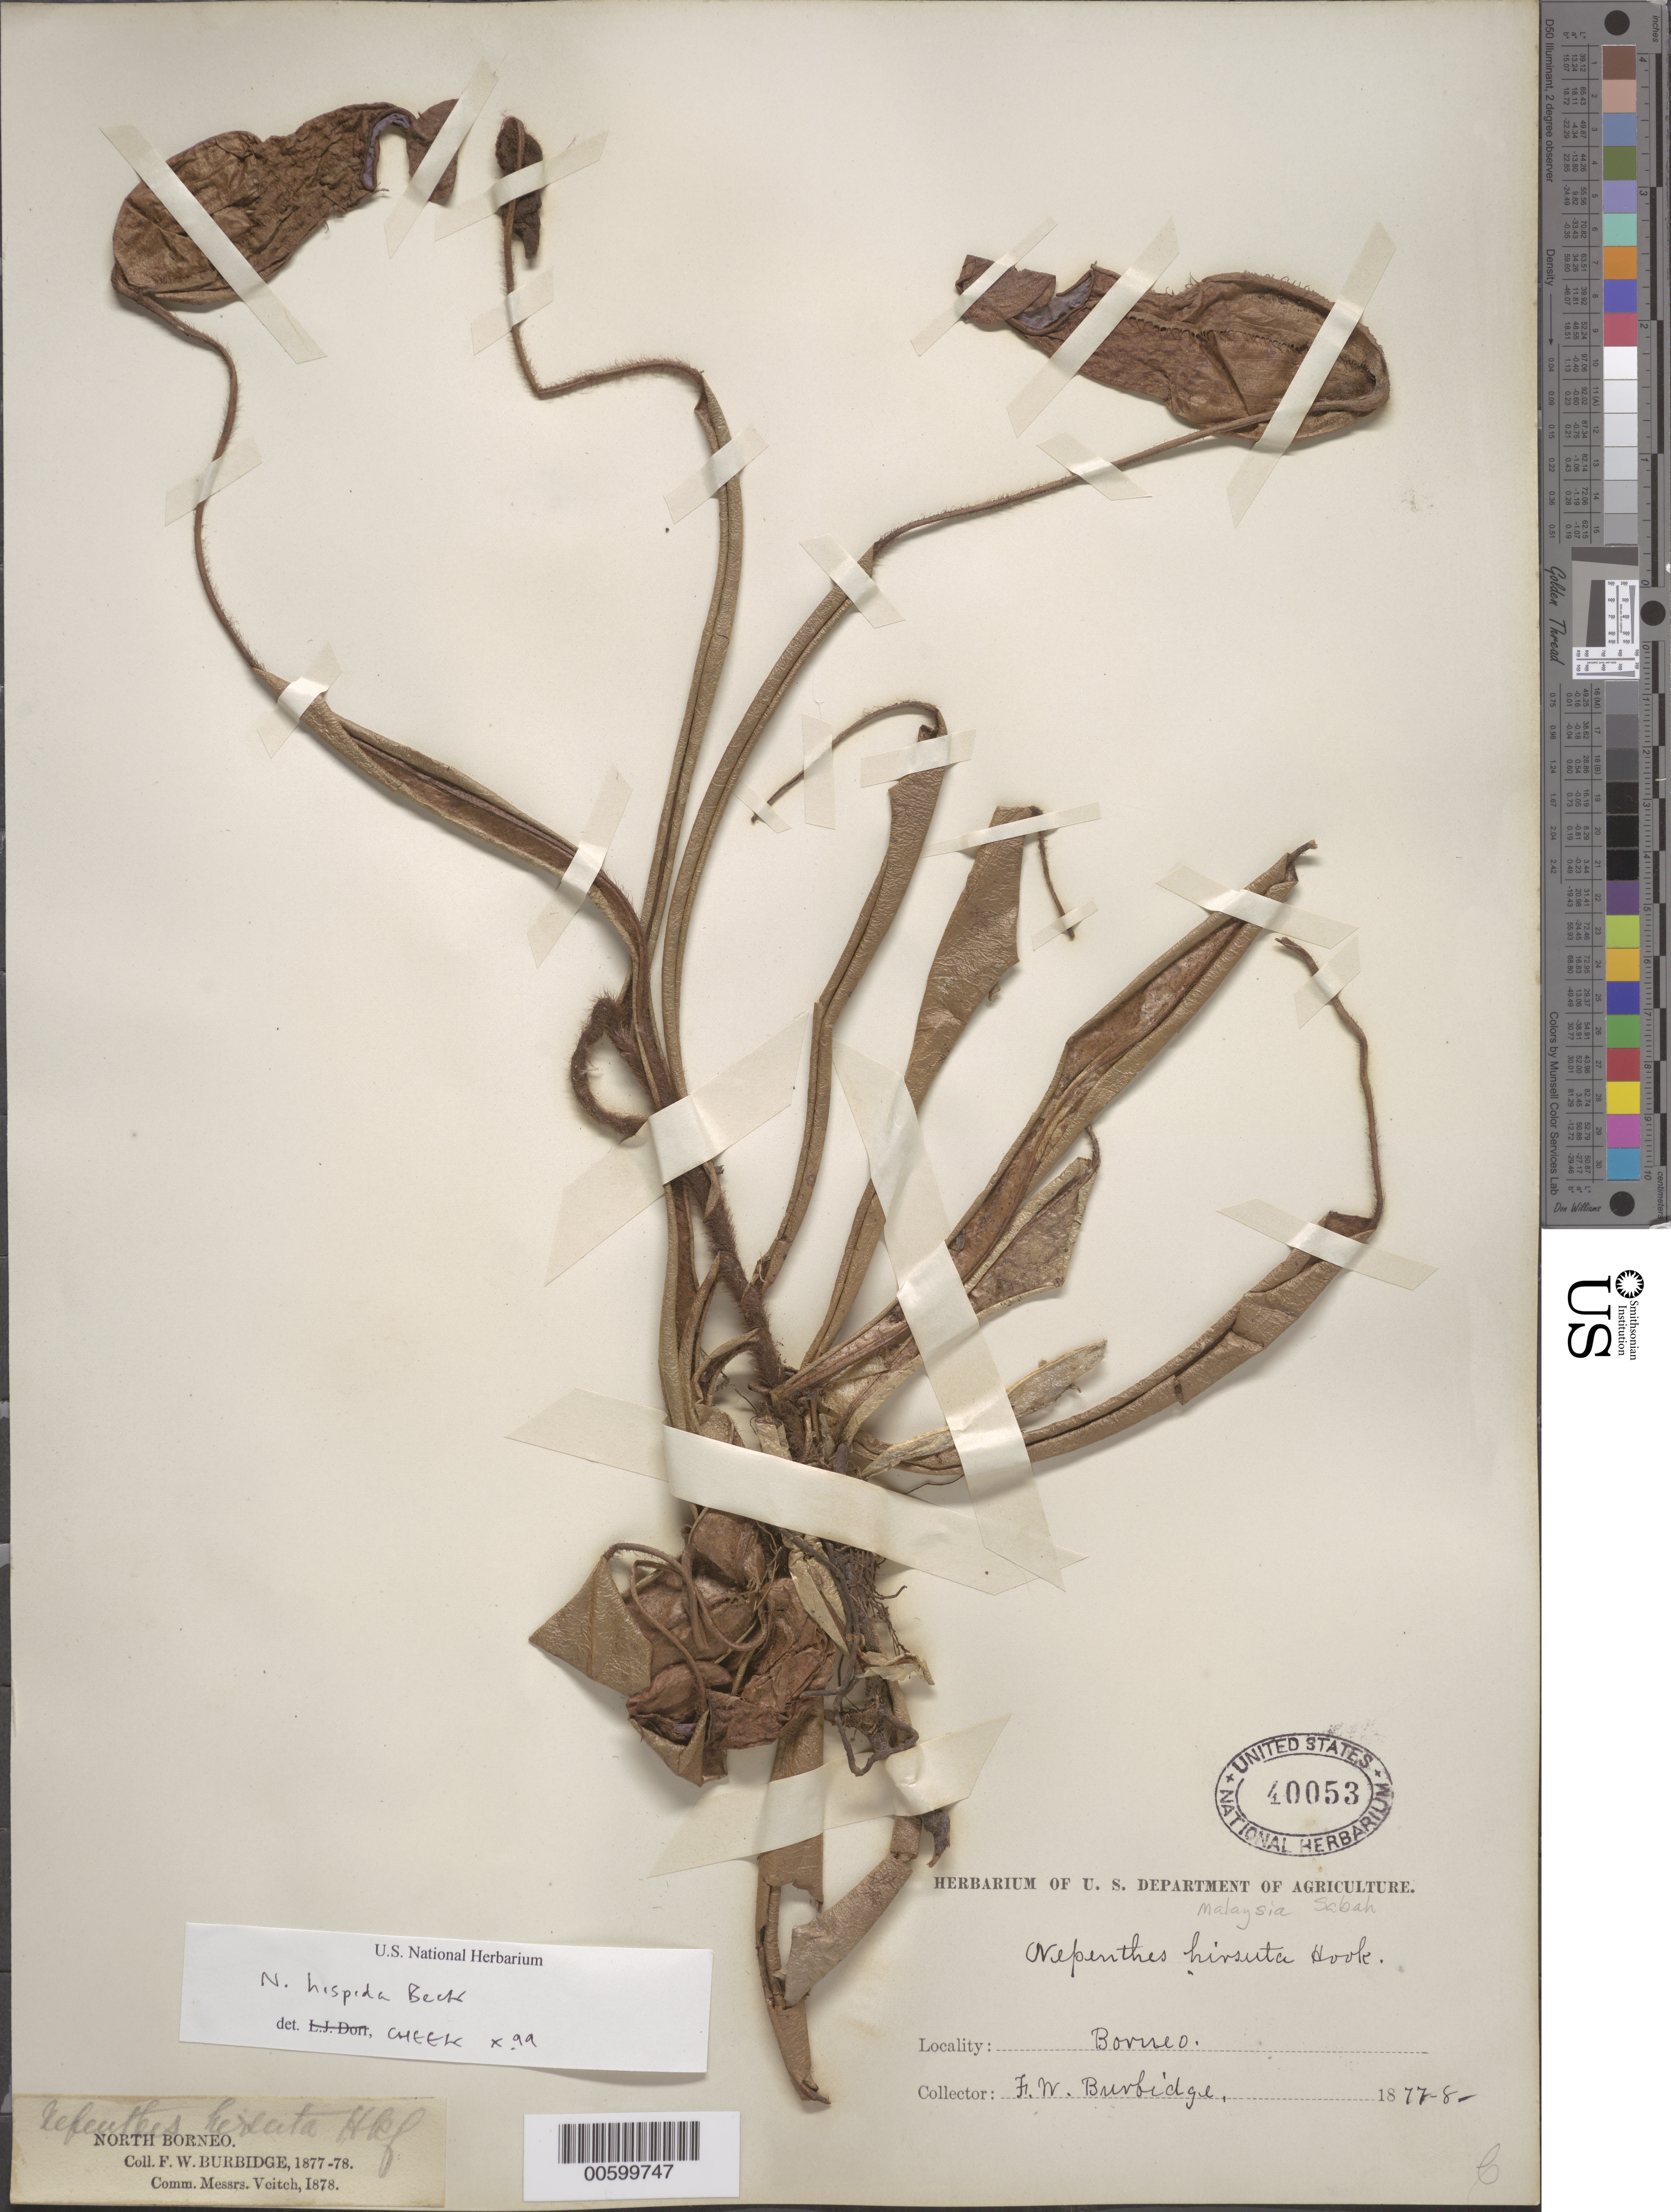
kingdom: Plantae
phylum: Tracheophyta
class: Magnoliopsida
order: Caryophyllales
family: Nepenthaceae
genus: Nepenthes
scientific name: Nepenthes ampullaria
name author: Jack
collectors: F. Burbridge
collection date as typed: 1877 to -- -- 1878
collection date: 1877/1878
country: Malaysia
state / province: Sabah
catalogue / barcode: US 40053-2